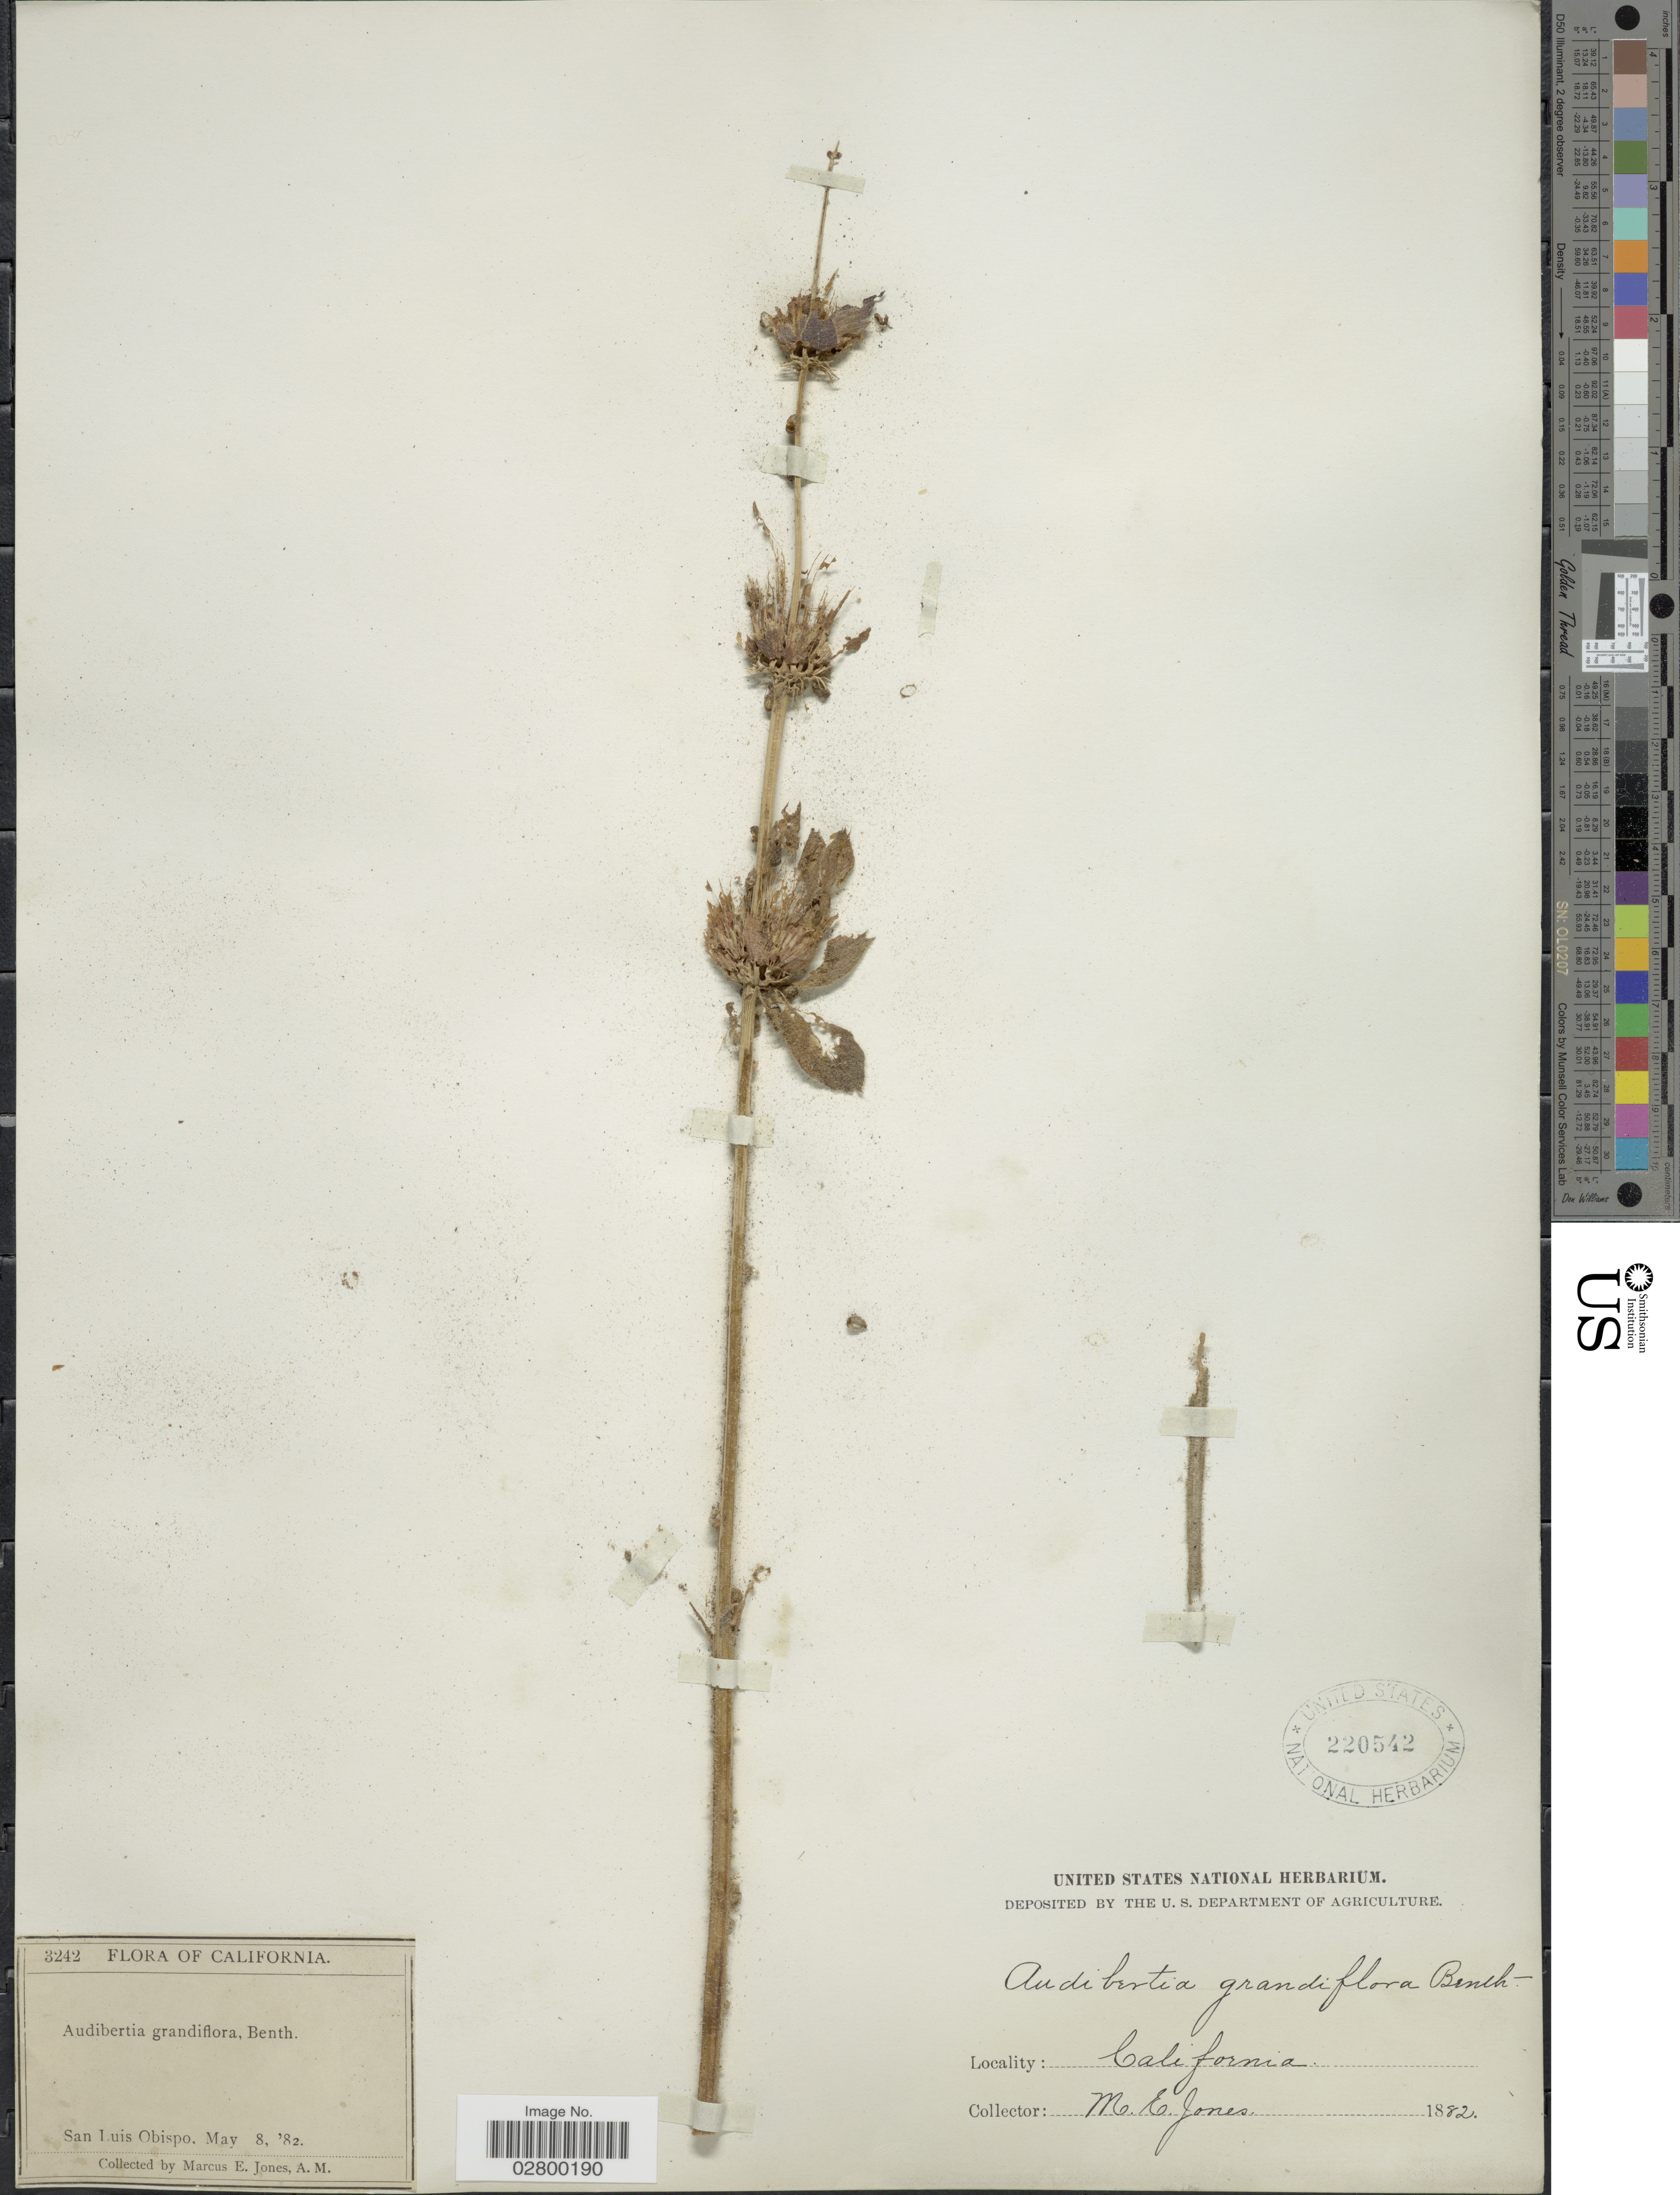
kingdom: Plantae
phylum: Tracheophyta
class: Magnoliopsida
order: Lamiales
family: Lamiaceae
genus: Salvia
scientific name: Salvia spathacea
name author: Greene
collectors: M. E. Jones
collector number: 3242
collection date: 1882-05-08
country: United States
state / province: California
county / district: San Luis Obispo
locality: San Luis Obispo.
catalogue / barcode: US 220542